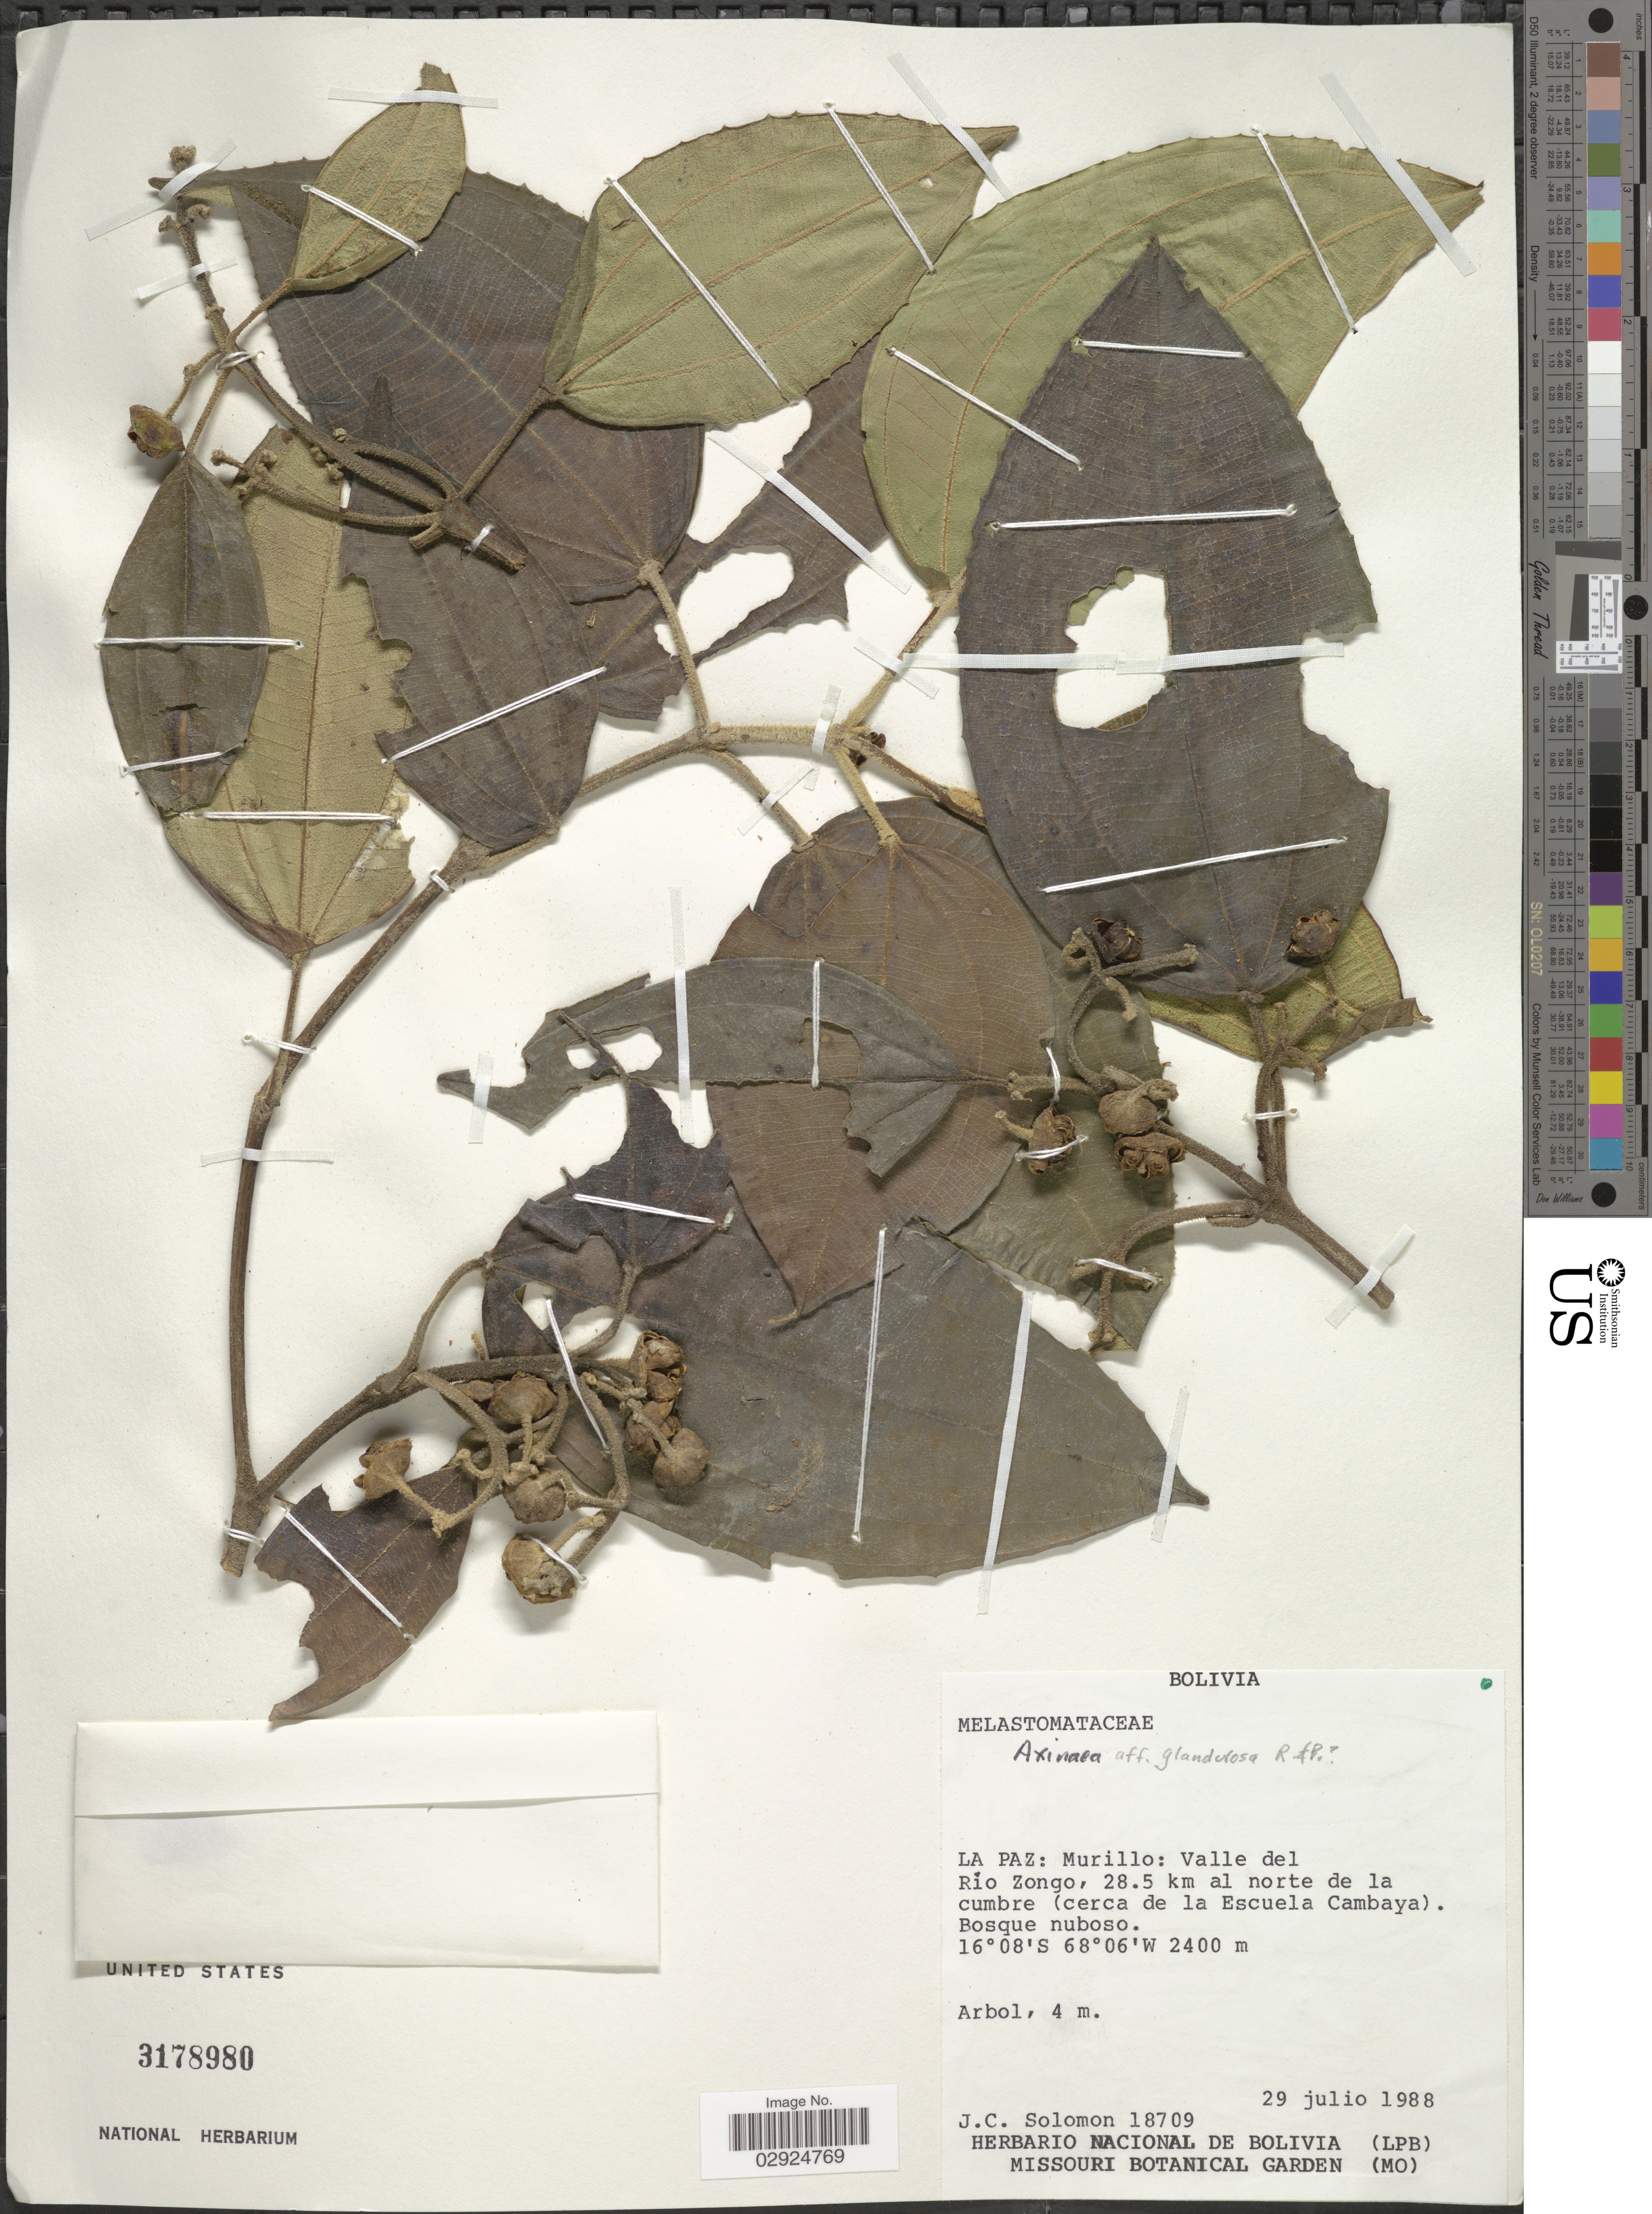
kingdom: Plantae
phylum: Tracheophyta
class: Magnoliopsida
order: Myrtales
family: Melastomataceae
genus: Axinaea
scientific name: Axinaea glandulosa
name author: Ruiz & Pav. ex D. Don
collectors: J. C. Solomon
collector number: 18709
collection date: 1988-07-29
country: Bolivia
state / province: La Paz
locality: La Paz: Murillo: Valle del Río Zongo, 28.5 km al norte de la cumbre (cerca de la Escuela Cambaya).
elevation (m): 2400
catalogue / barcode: US 3178980